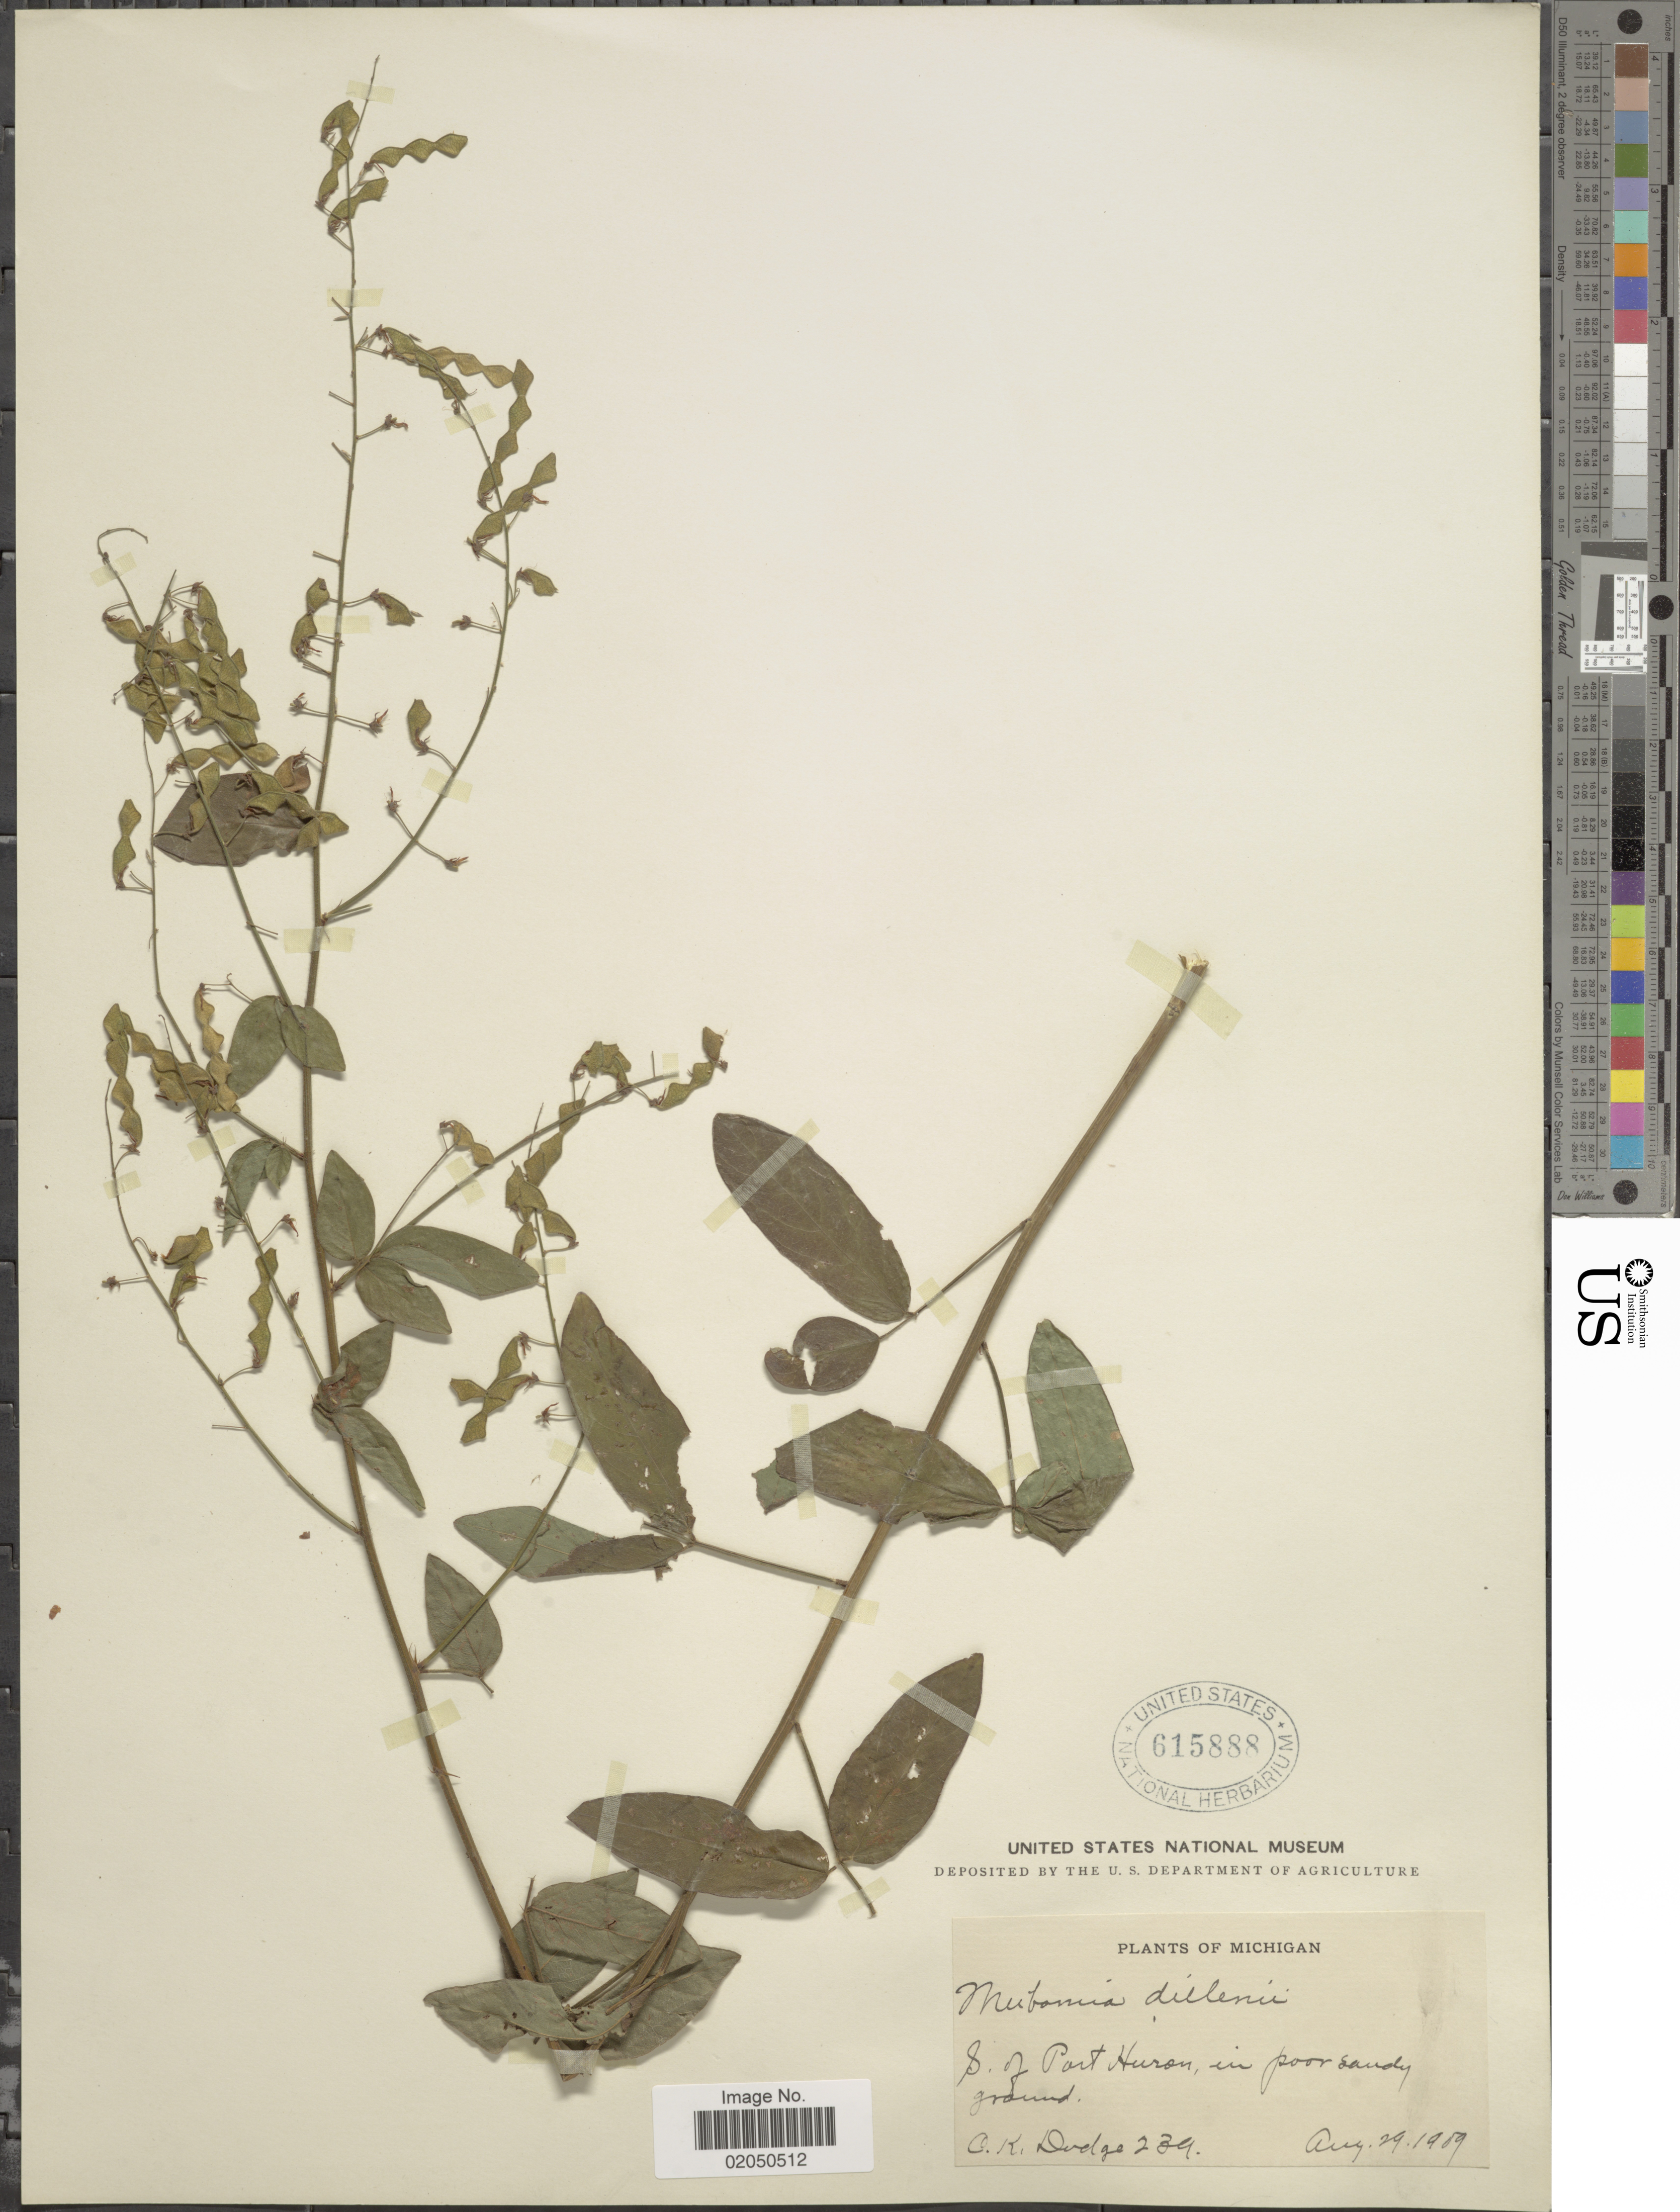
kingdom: Plantae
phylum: Tracheophyta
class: Magnoliopsida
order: Fabales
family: Fabaceae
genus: Desmodium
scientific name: Desmodium glabellum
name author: (Michx.) DC.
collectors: C. Dodge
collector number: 239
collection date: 1909-08-29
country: United States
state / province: Michigan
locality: S. of Port Huron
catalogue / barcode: US 615888